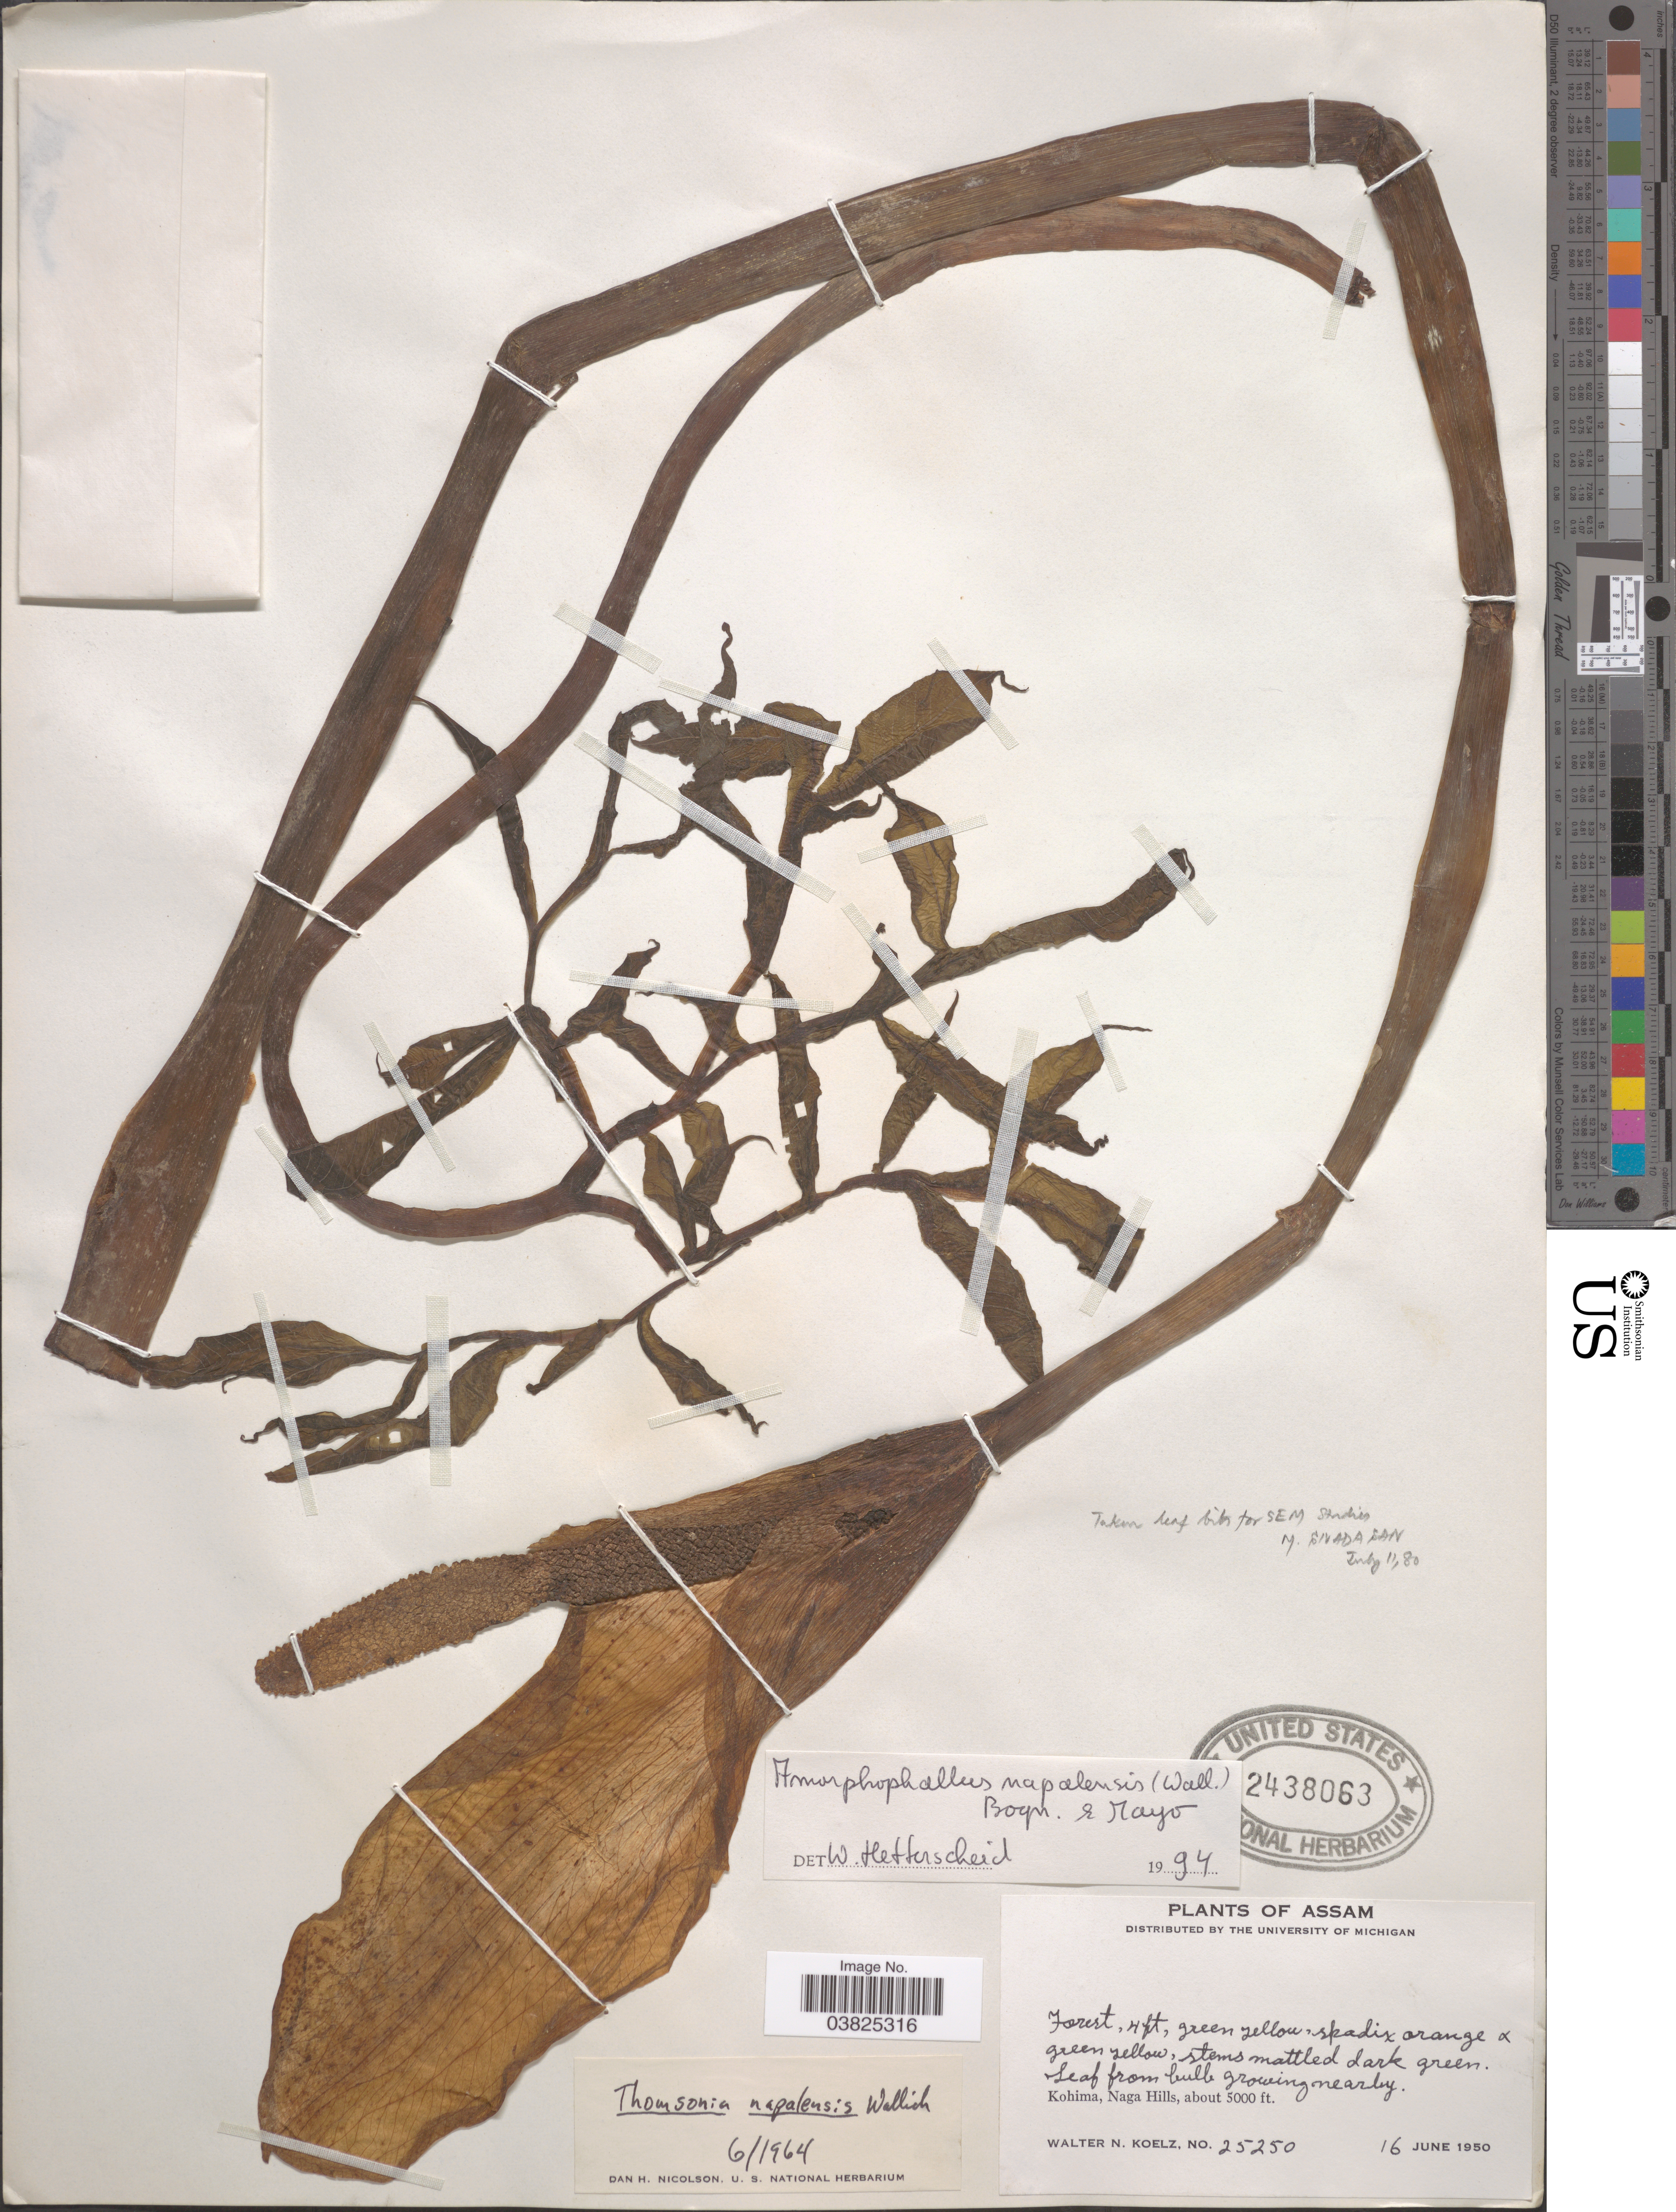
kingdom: Plantae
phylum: Tracheophyta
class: Liliopsida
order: Alismatales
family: Araceae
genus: Amorphophallus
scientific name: Amorphophallus napalensis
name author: (Wall.) Bogner & Mayo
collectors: W. N. Koelz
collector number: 25250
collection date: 1950-06-16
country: India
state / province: Nagaland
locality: Kohima, Naga Hills.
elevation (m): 1524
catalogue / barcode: US 2438063